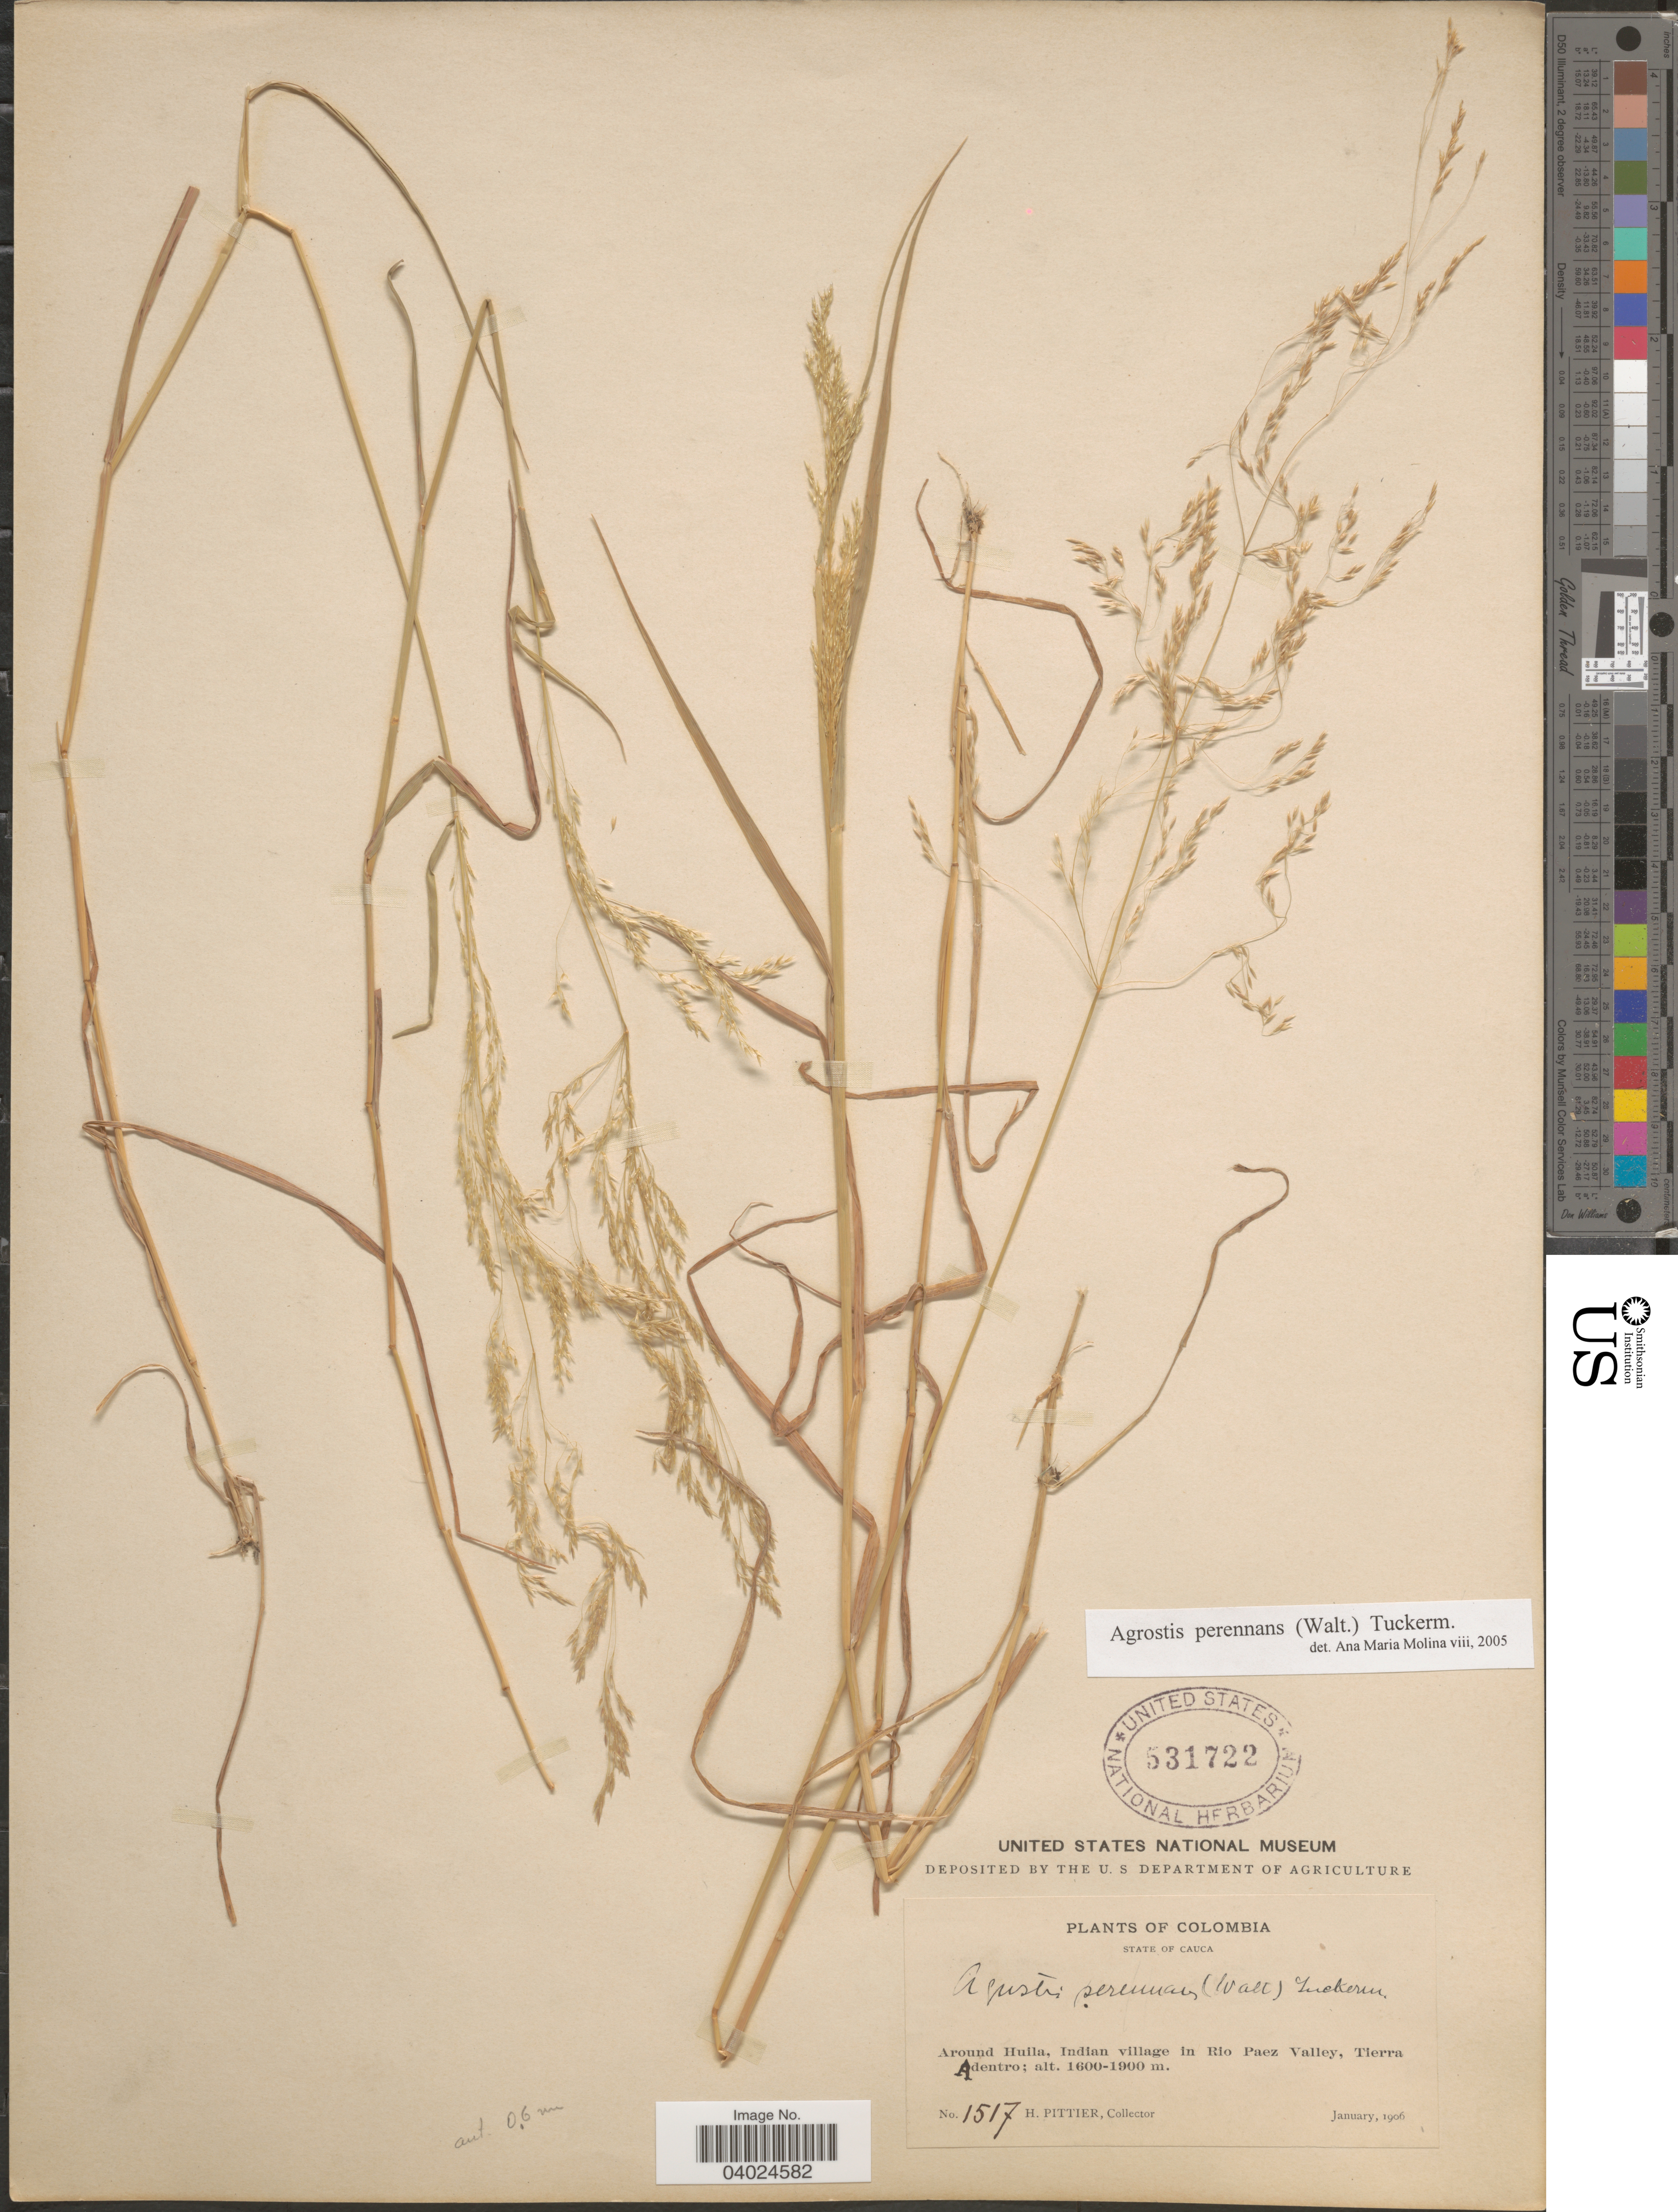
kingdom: Plantae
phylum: Tracheophyta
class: Liliopsida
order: Poales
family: Poaceae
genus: Agrostis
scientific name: Agrostis perennans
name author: (Walter) Tuck.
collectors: H. F. Pittier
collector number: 1517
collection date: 1906-01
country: Colombia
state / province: Cauca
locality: Around Huila, Indian village in Rio Paez Valley, Tierra Adentro.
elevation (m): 1600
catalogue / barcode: US 531722